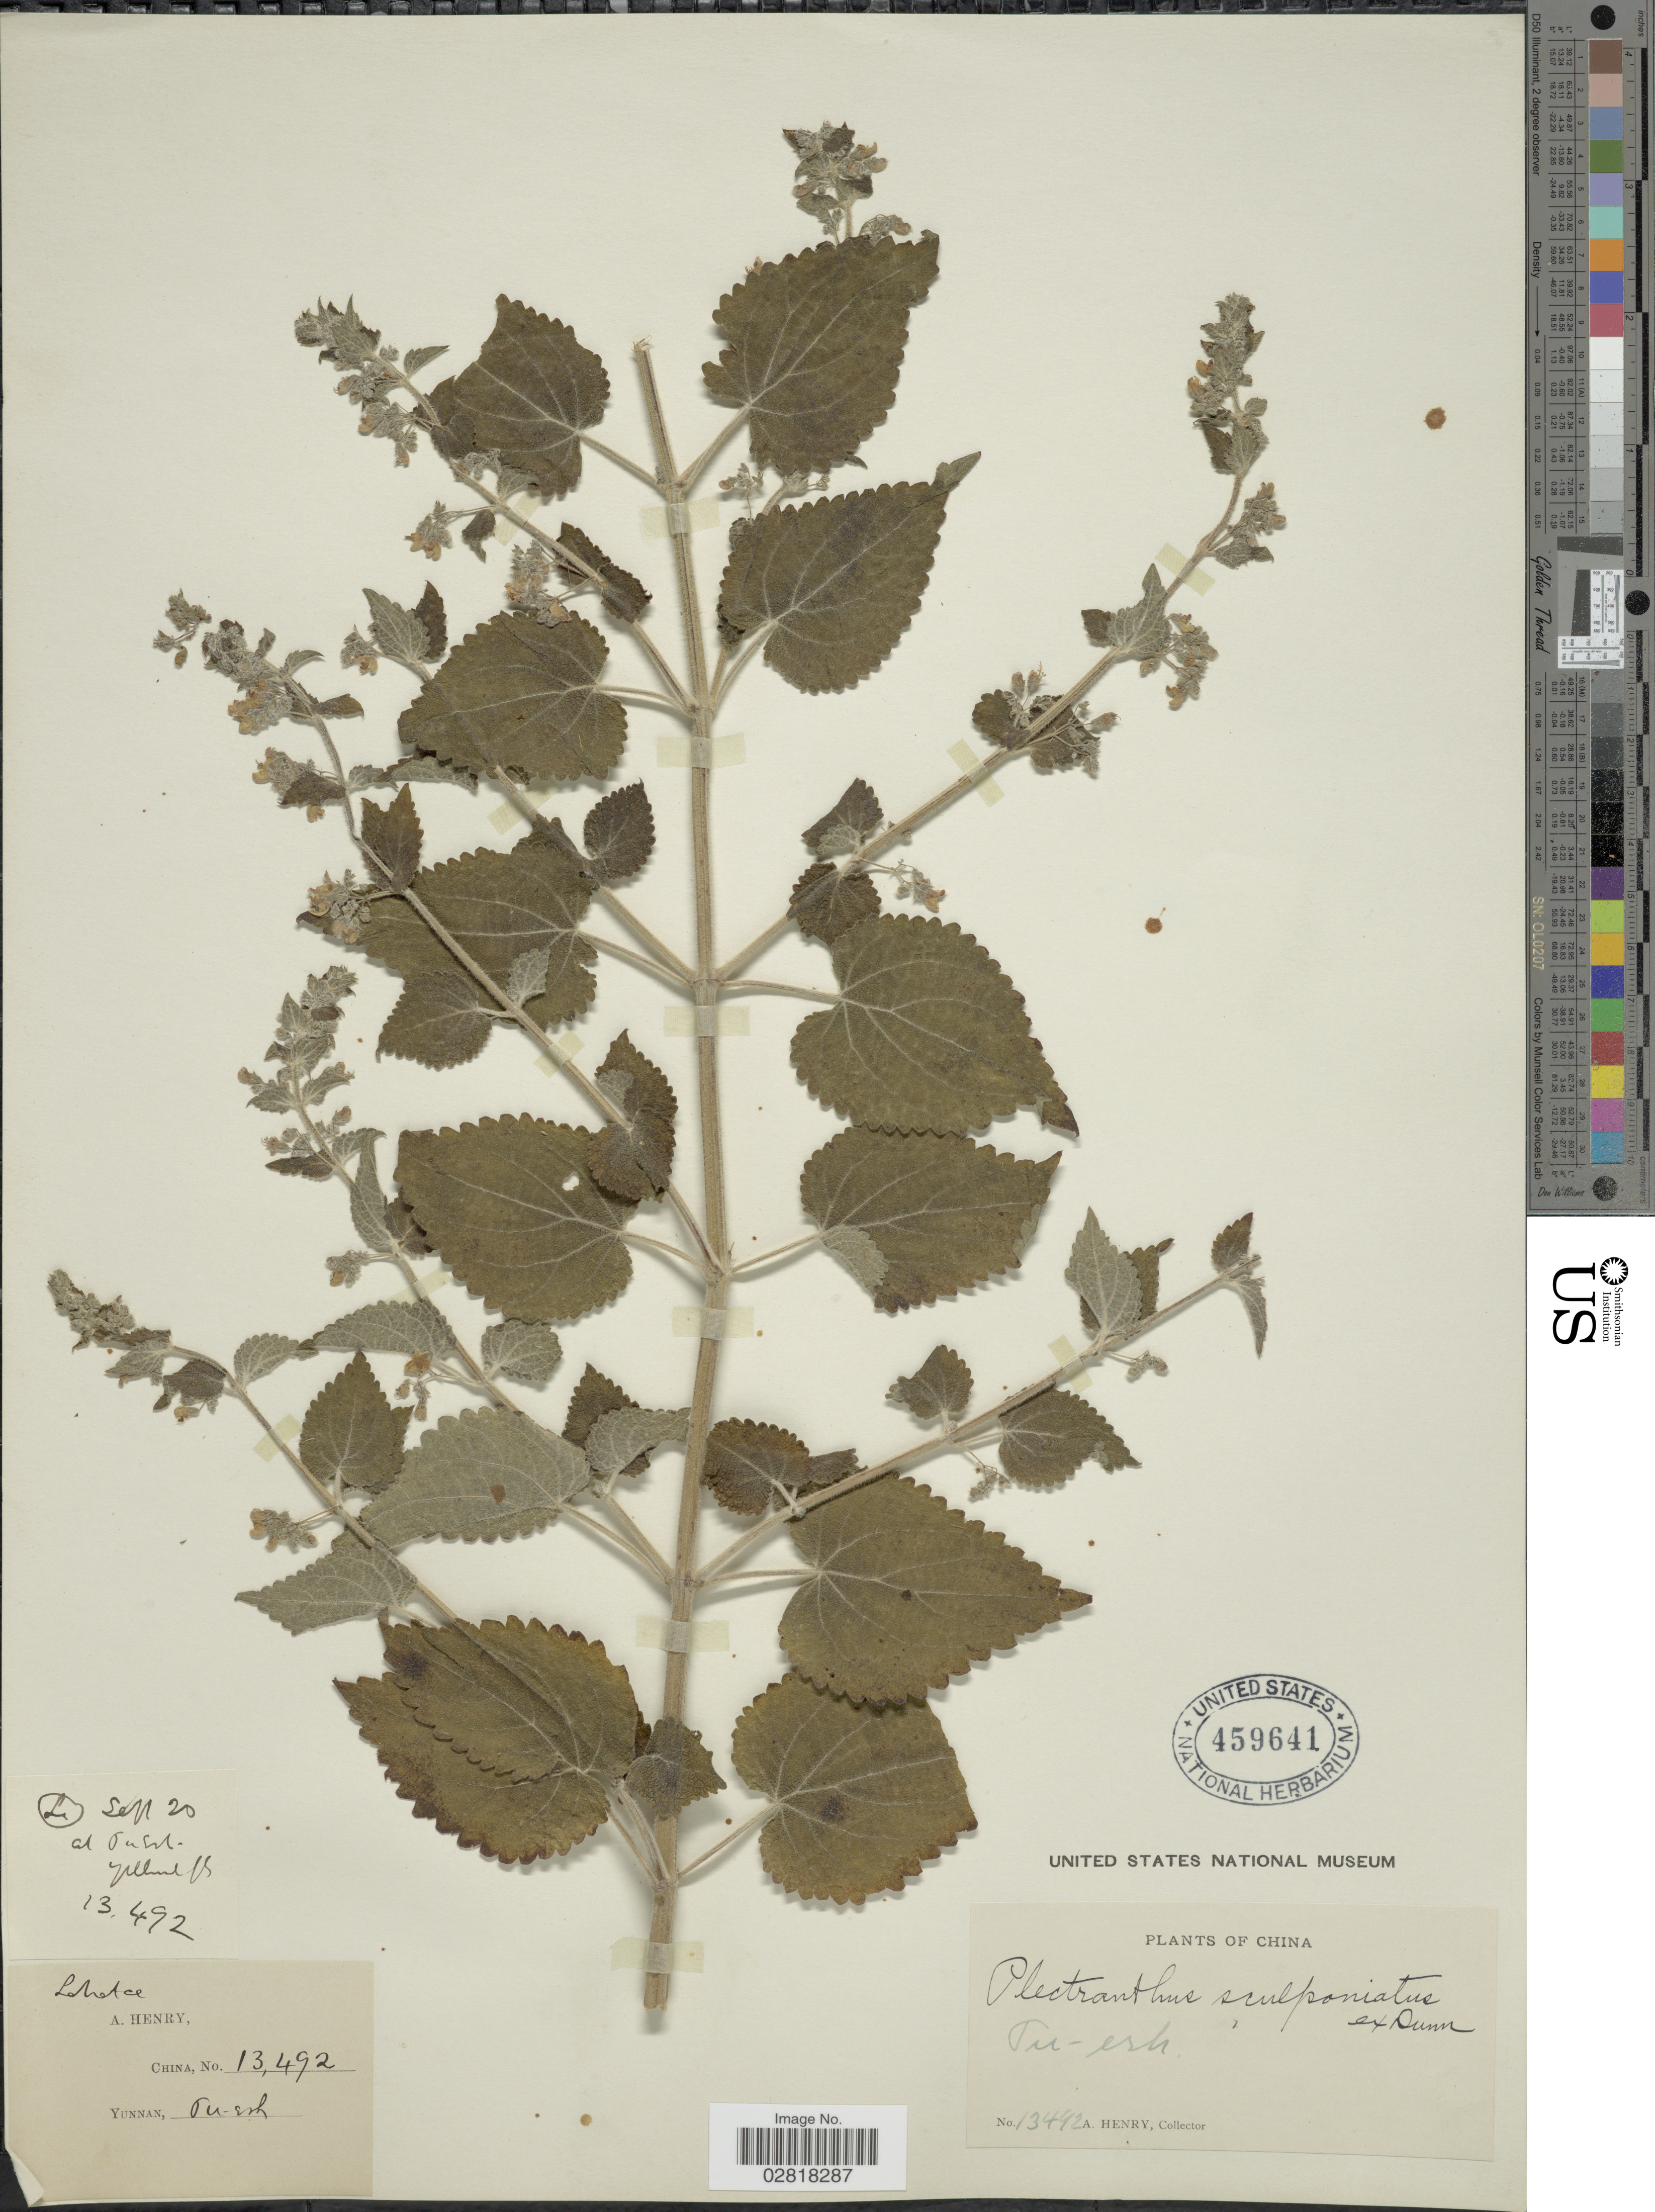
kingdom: Plantae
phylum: Tracheophyta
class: Magnoliopsida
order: Lamiales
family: Lamiaceae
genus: Plectranthus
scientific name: Plectranthus sculponiatus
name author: Vaniot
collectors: A. Henry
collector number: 13492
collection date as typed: Transcribed d/m/y: /9/20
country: China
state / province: Yunnan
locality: Pu-erh. Li.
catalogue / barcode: US 459641